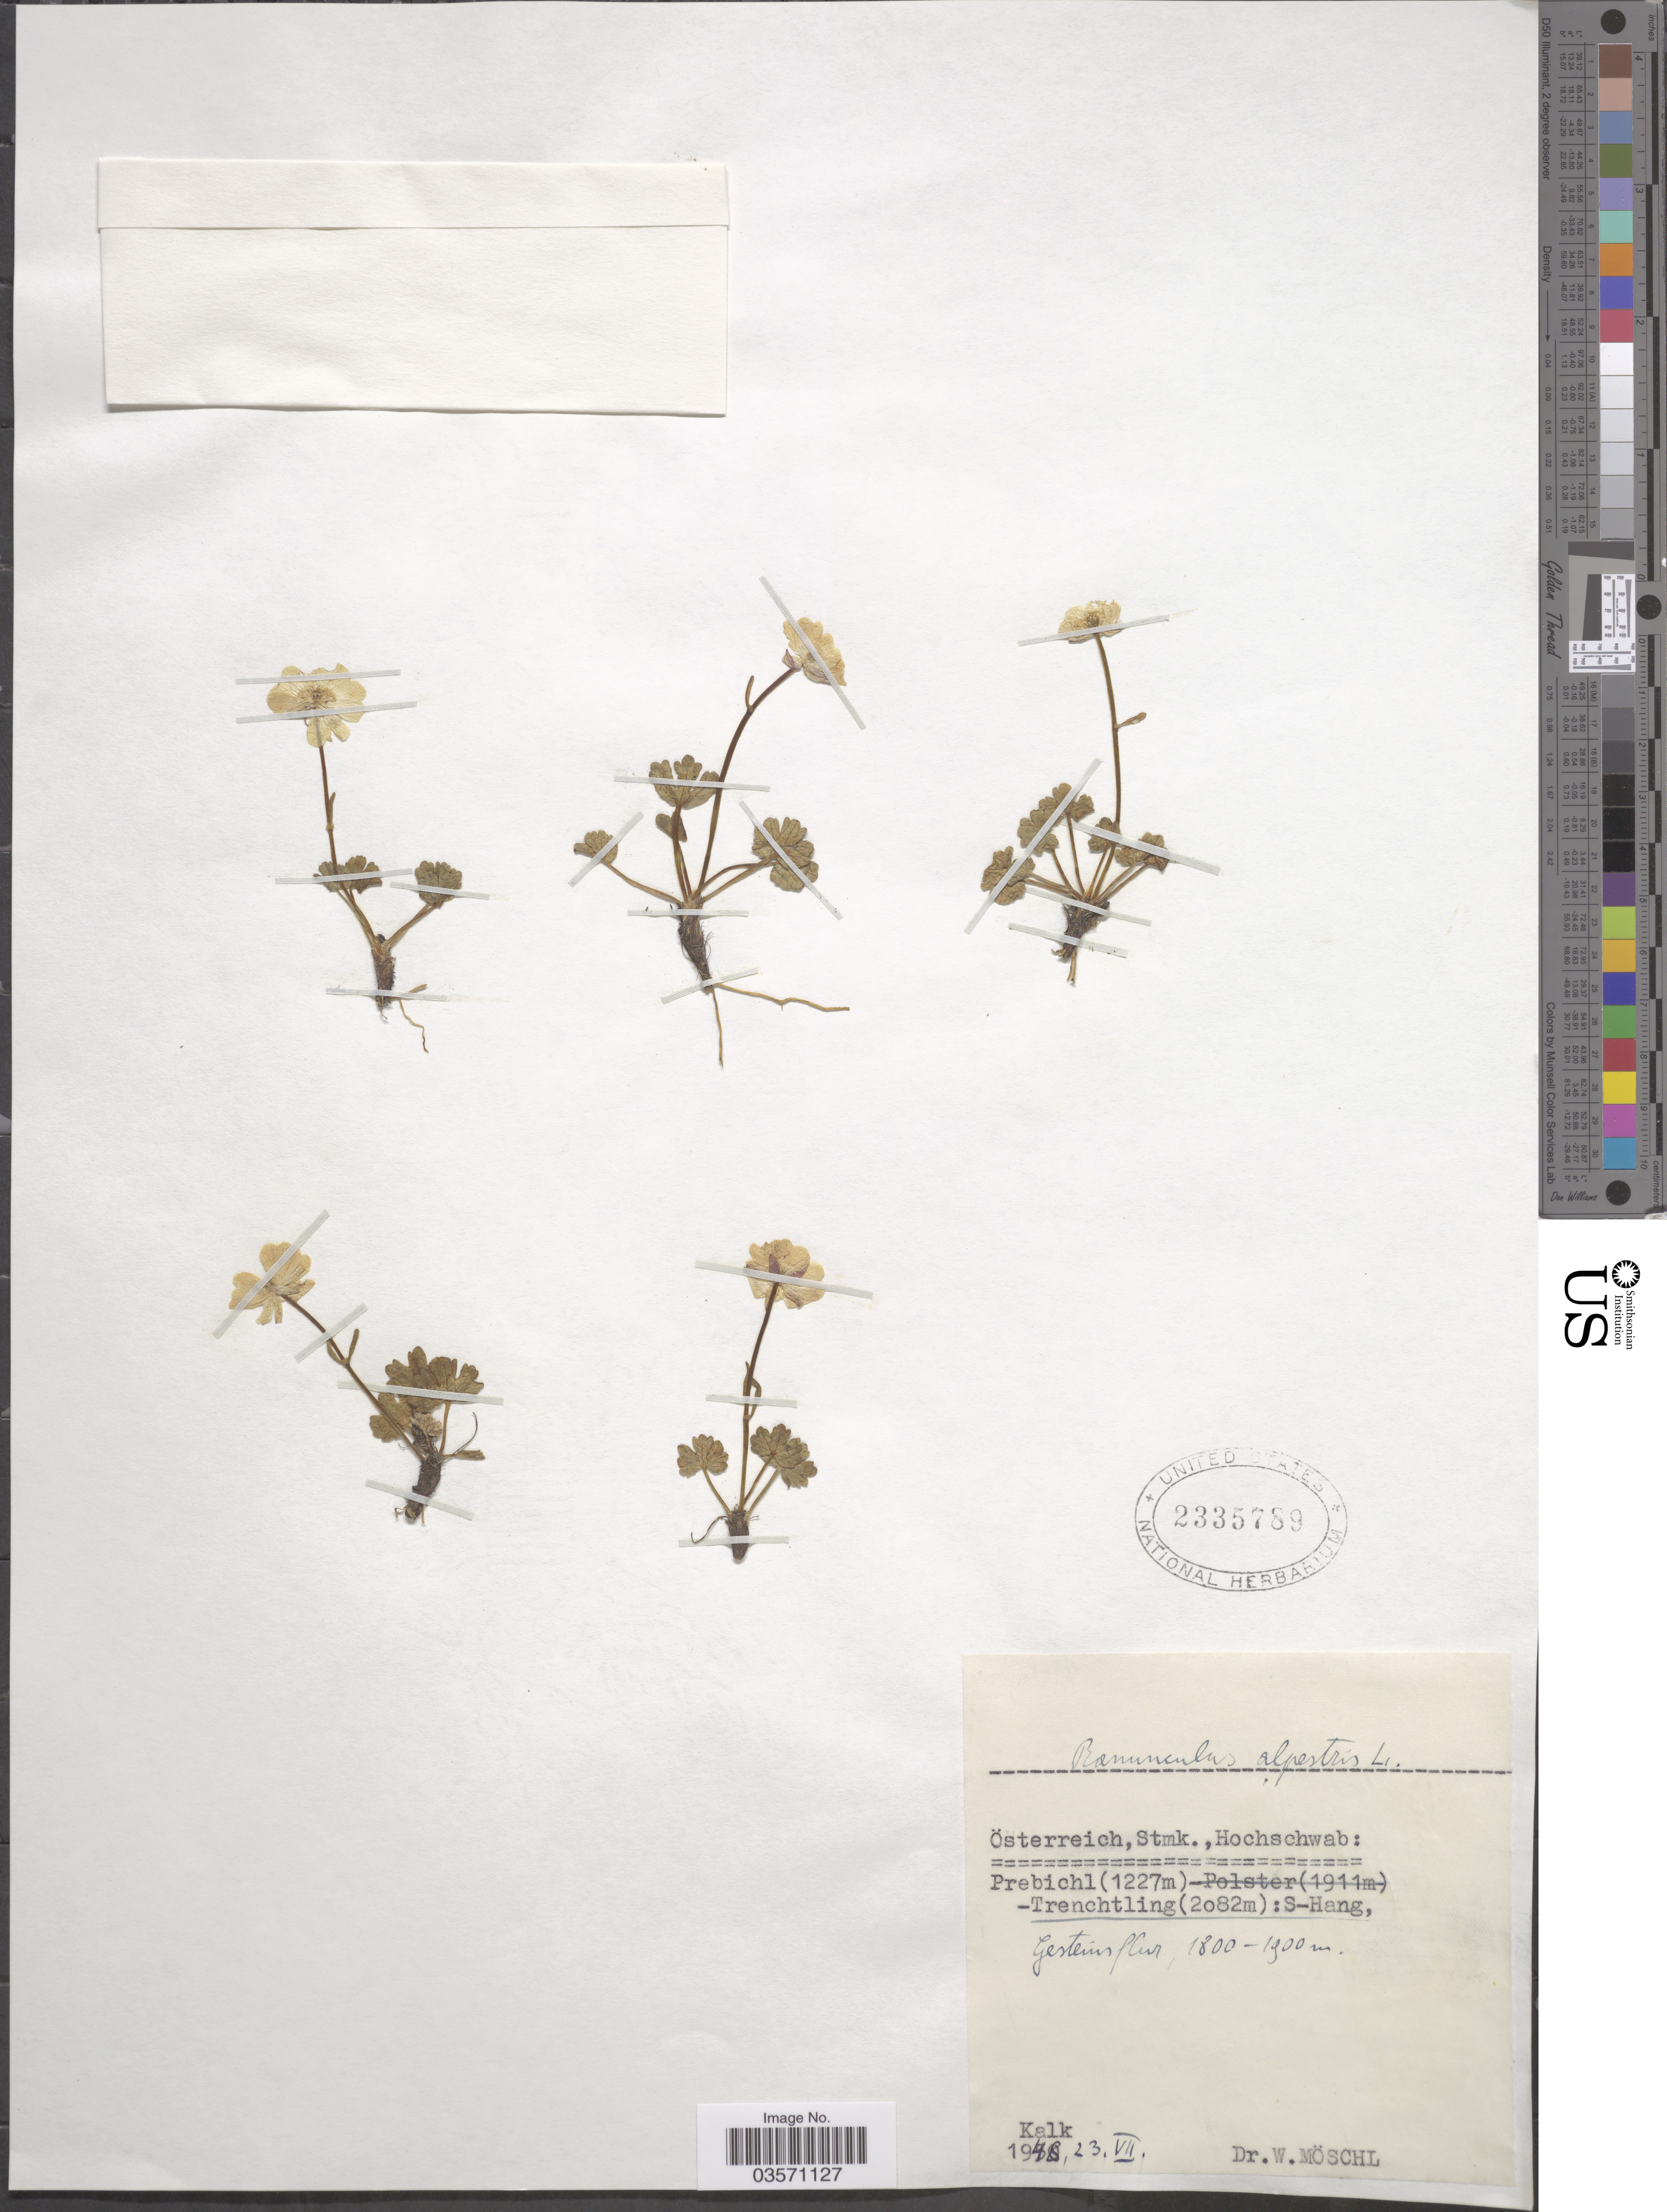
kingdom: Plantae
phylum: Tracheophyta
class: Magnoliopsida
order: Ranunculales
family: Ranunculaceae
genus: Ranunculus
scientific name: Ranunculus alpestris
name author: L.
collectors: W. Moschl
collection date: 1948-07-23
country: Austria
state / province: Steiermark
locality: Österreich, Stmk. Hochschwab: Prebichl - Trenchtling: S-Hang, Gesteinsflur.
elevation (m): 1800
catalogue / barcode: US 2335789